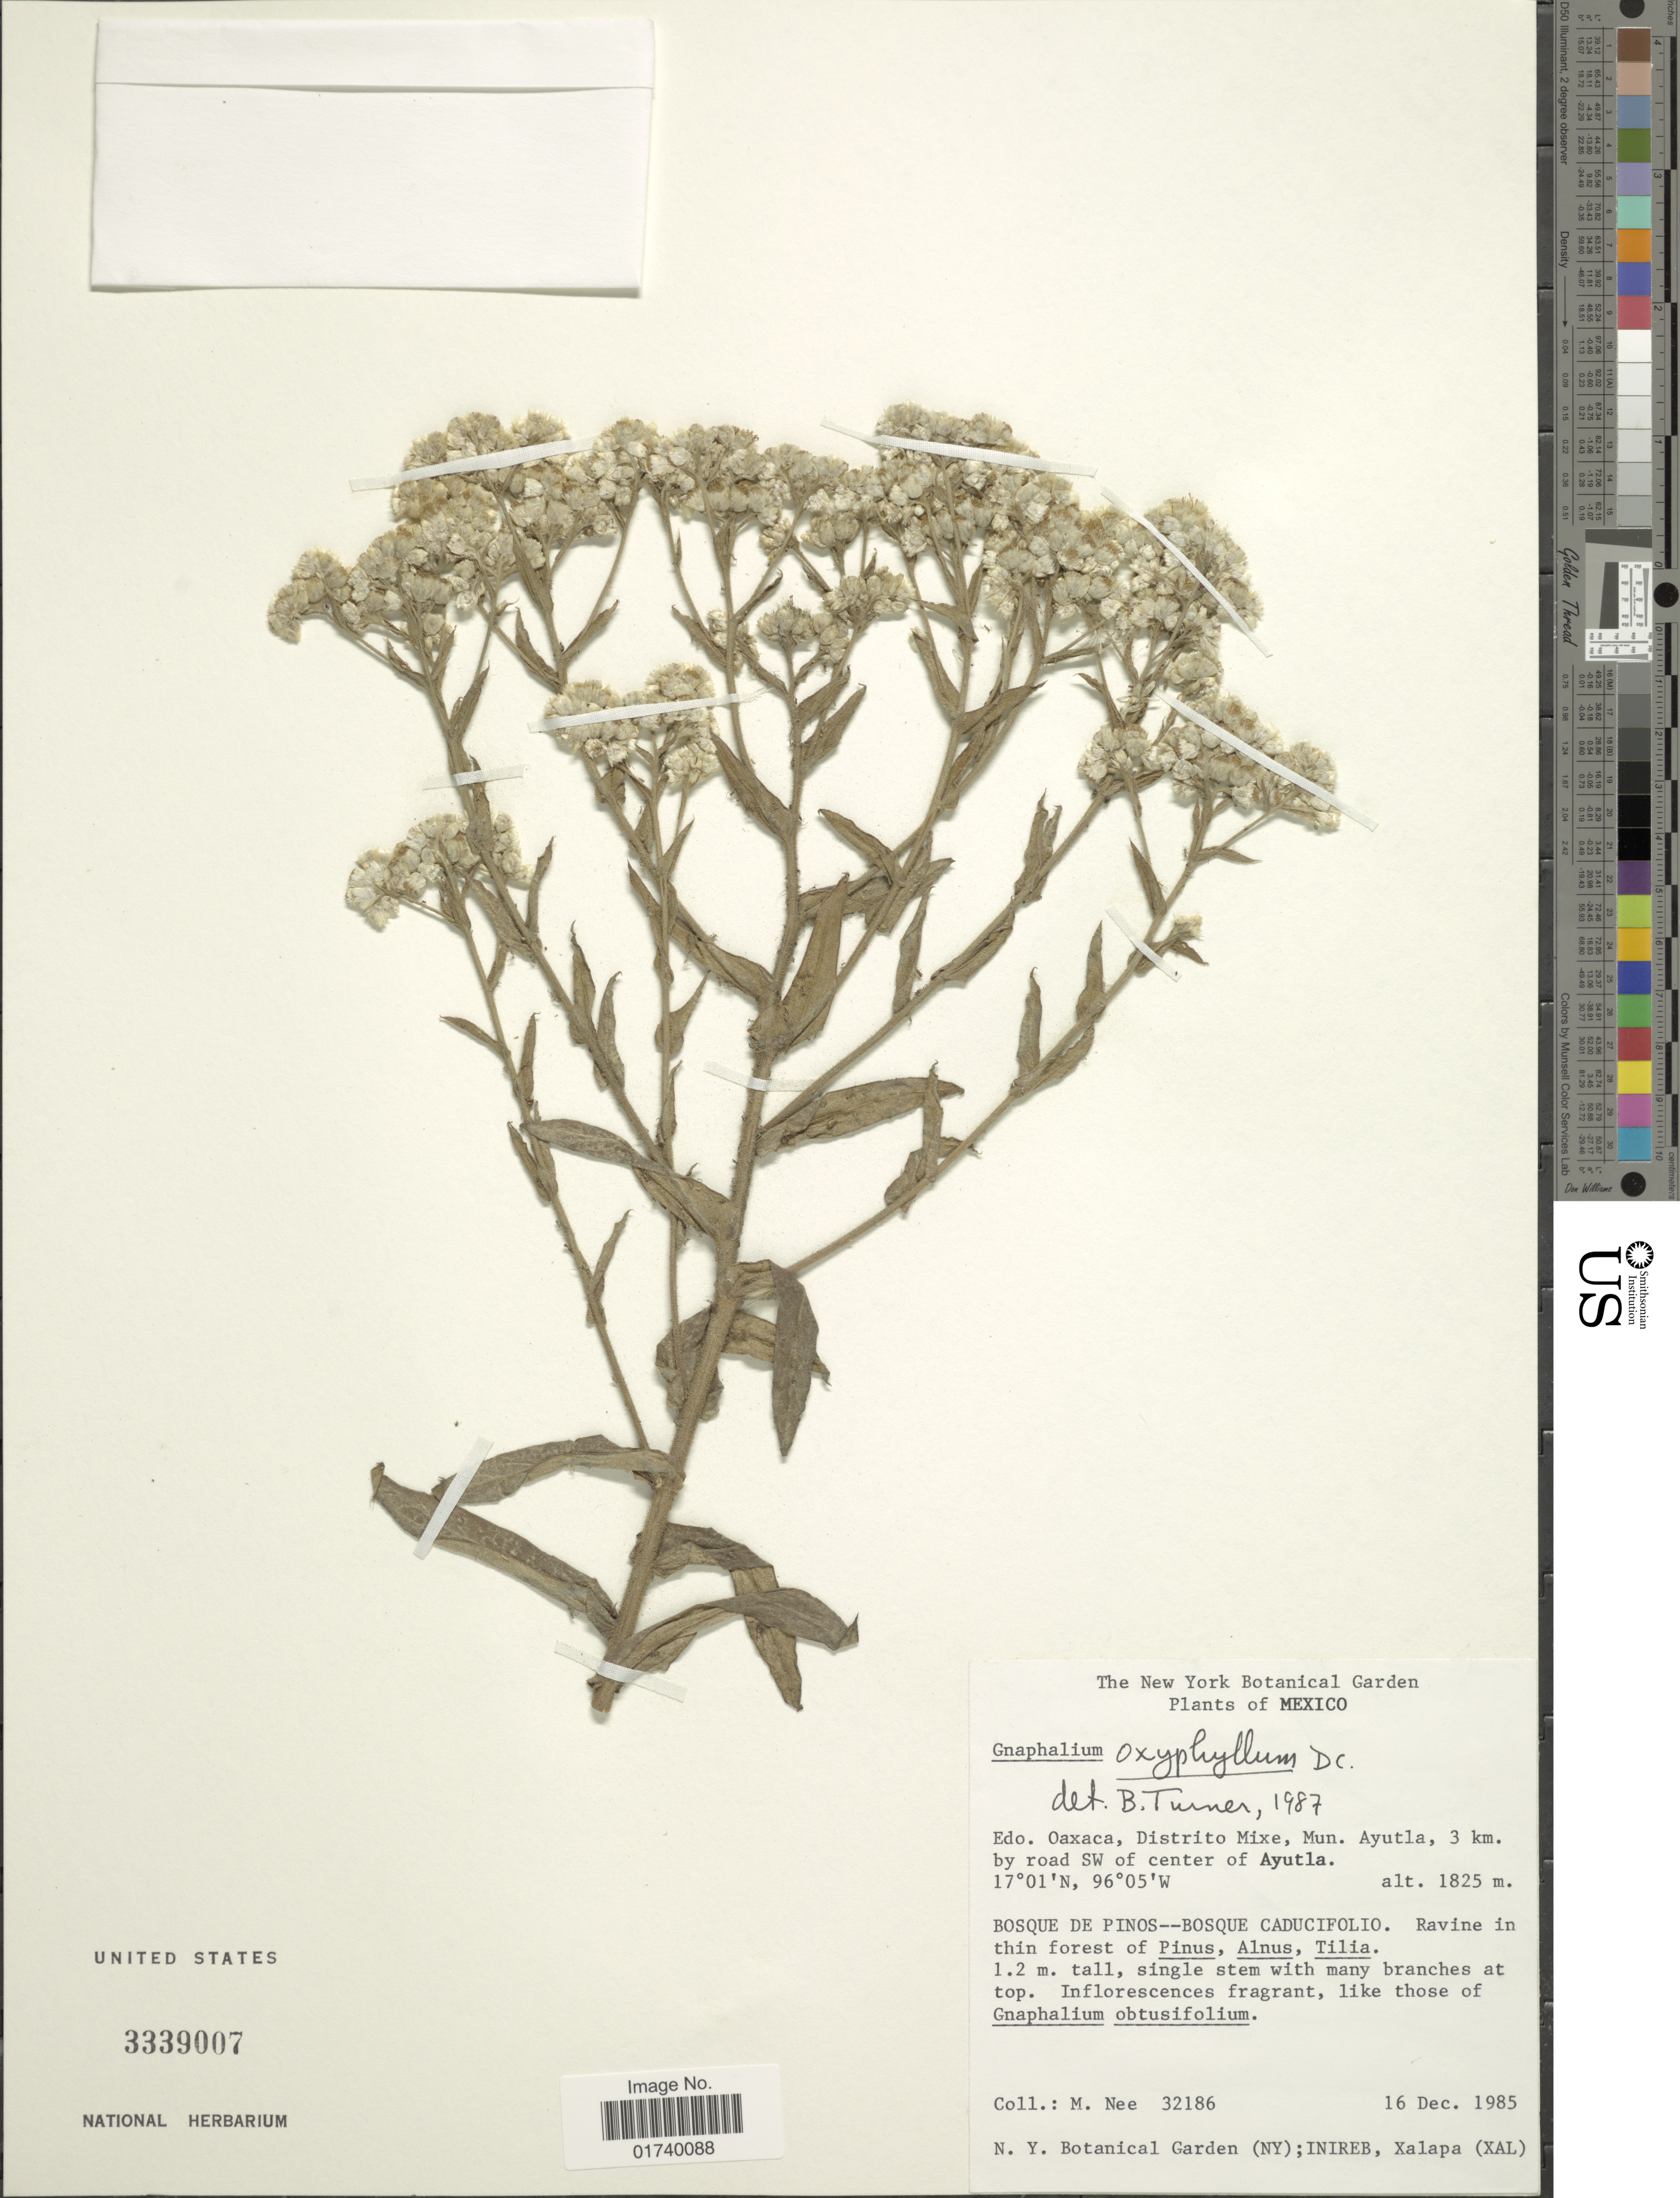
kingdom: Plantae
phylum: Tracheophyta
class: Magnoliopsida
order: Asterales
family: Asteraceae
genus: Pseudognaphalium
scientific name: Pseudognaphalium oxyphyllum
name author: (DC.) Kirp.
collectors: M. Nee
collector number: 32186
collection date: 1985-12-16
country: Mexico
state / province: Oaxaca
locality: Edo. Oaxaca, Distrito Mixe, Mun, Ayutla, 3 km by road SW of center of Ayutla.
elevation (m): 1825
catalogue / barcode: US 3339007